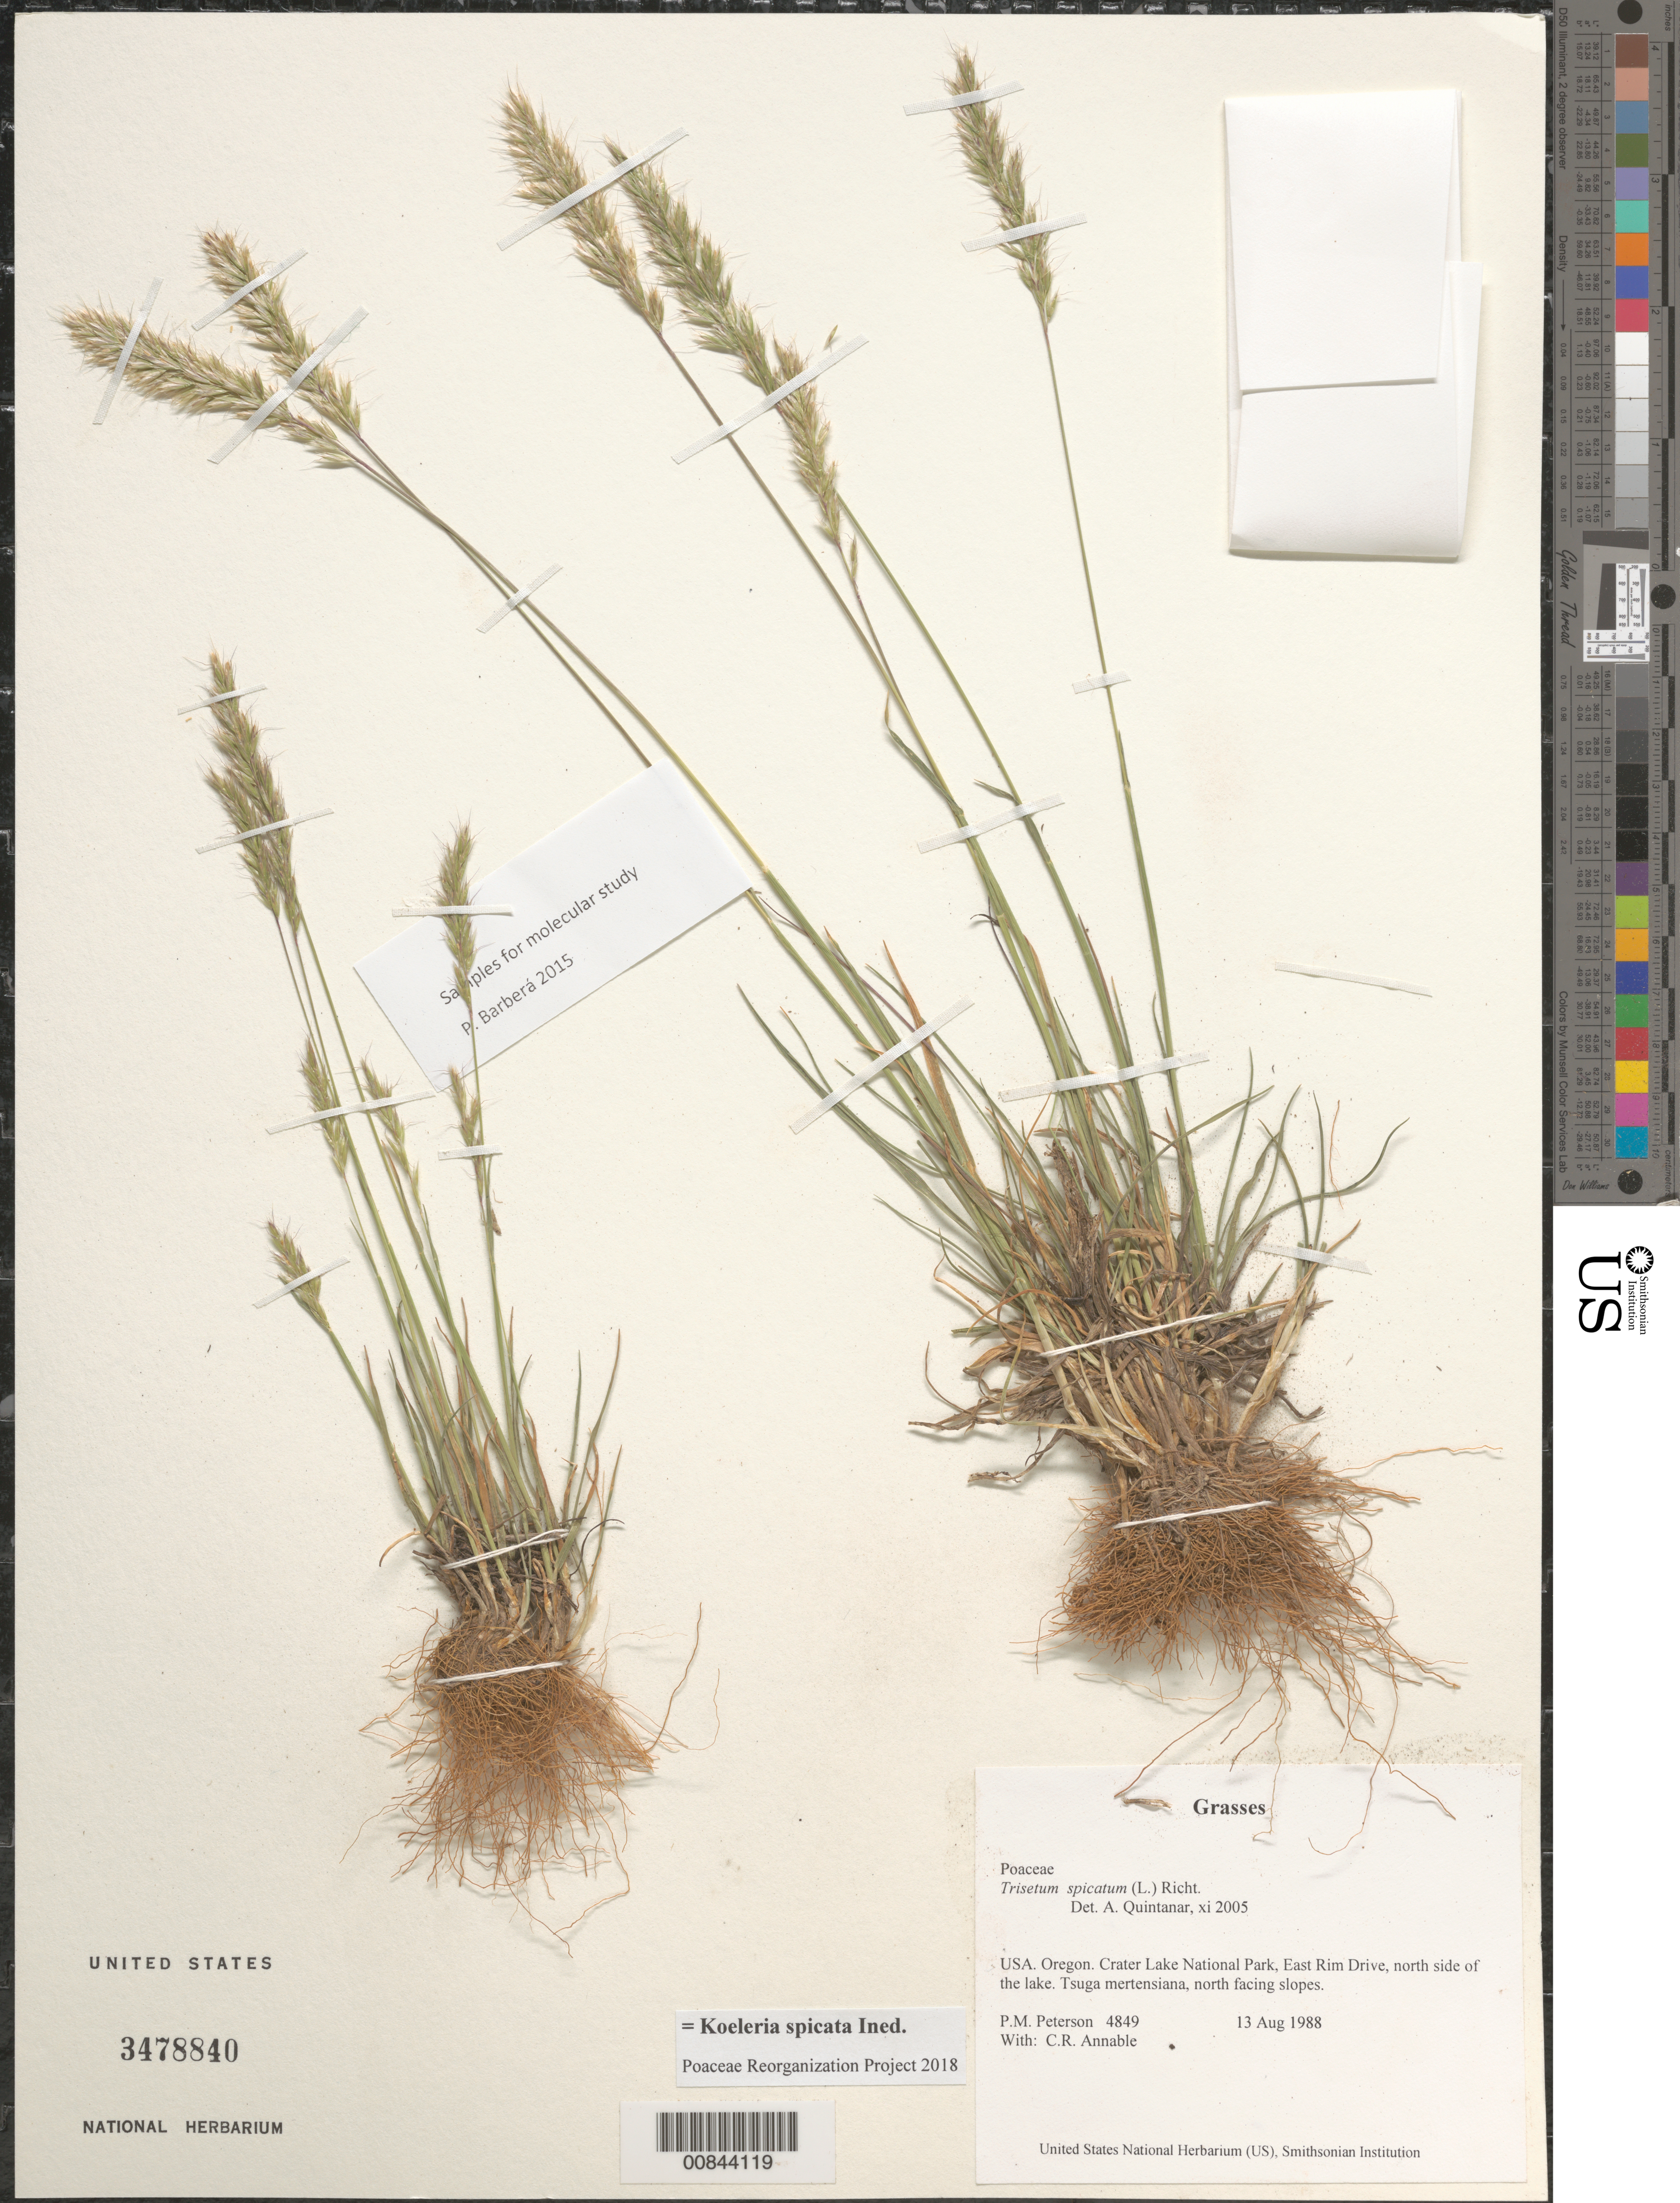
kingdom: Plantae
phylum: Tracheophyta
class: Liliopsida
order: Poales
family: Poaceae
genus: Koeleria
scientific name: Koeleria spicata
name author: (L.) Barberá et al.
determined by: Poaceae Reorganization Project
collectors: P. M. Peterson & C. R. Annable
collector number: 04849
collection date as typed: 13 Aug 1988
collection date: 1988-08-13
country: United States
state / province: Oregon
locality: Crater Lake National Park, East Rim Drive, north side of the lake.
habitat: Tsuga mertensiana, north facing slopes.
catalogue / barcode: US 3478840